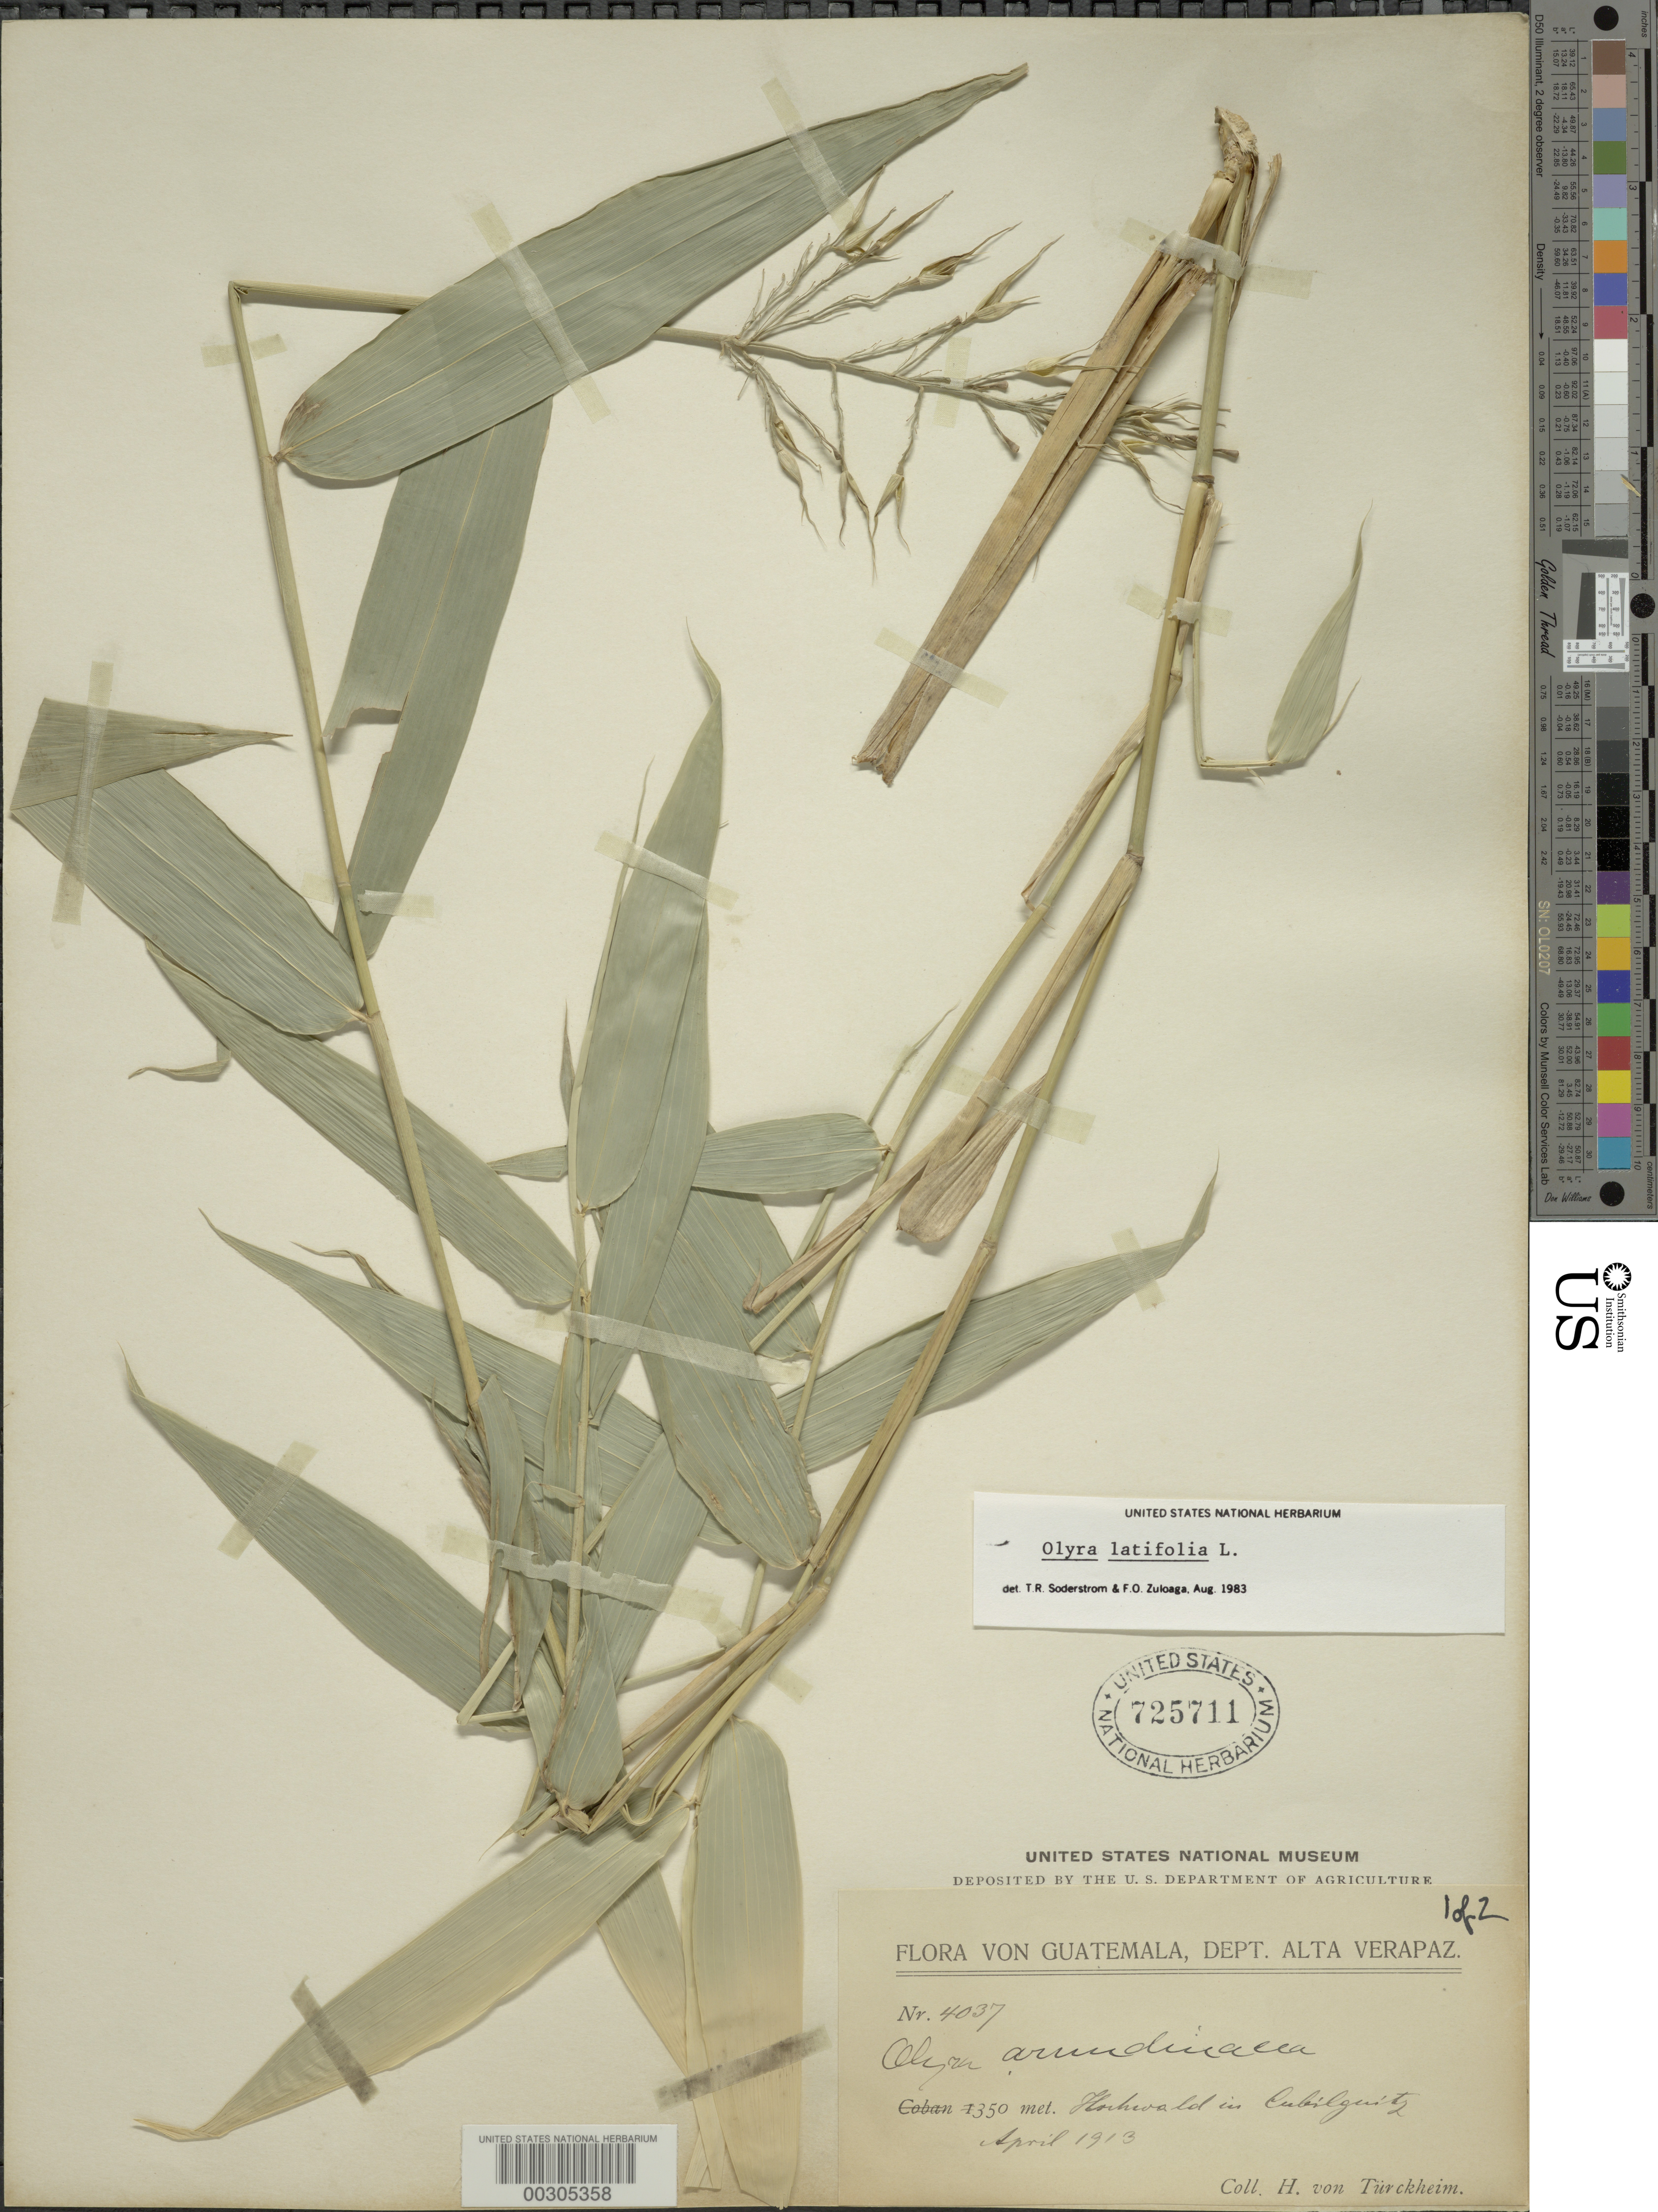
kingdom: Plantae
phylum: Tracheophyta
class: Liliopsida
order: Poales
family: Poaceae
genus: Olyra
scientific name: Olyra latifolia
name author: L.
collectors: H. von Türckheim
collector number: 4037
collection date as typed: Apr 1913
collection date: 1913-04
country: Guatemala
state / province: Alta Verapaz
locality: Cubilquitz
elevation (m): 350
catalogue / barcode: US 725711